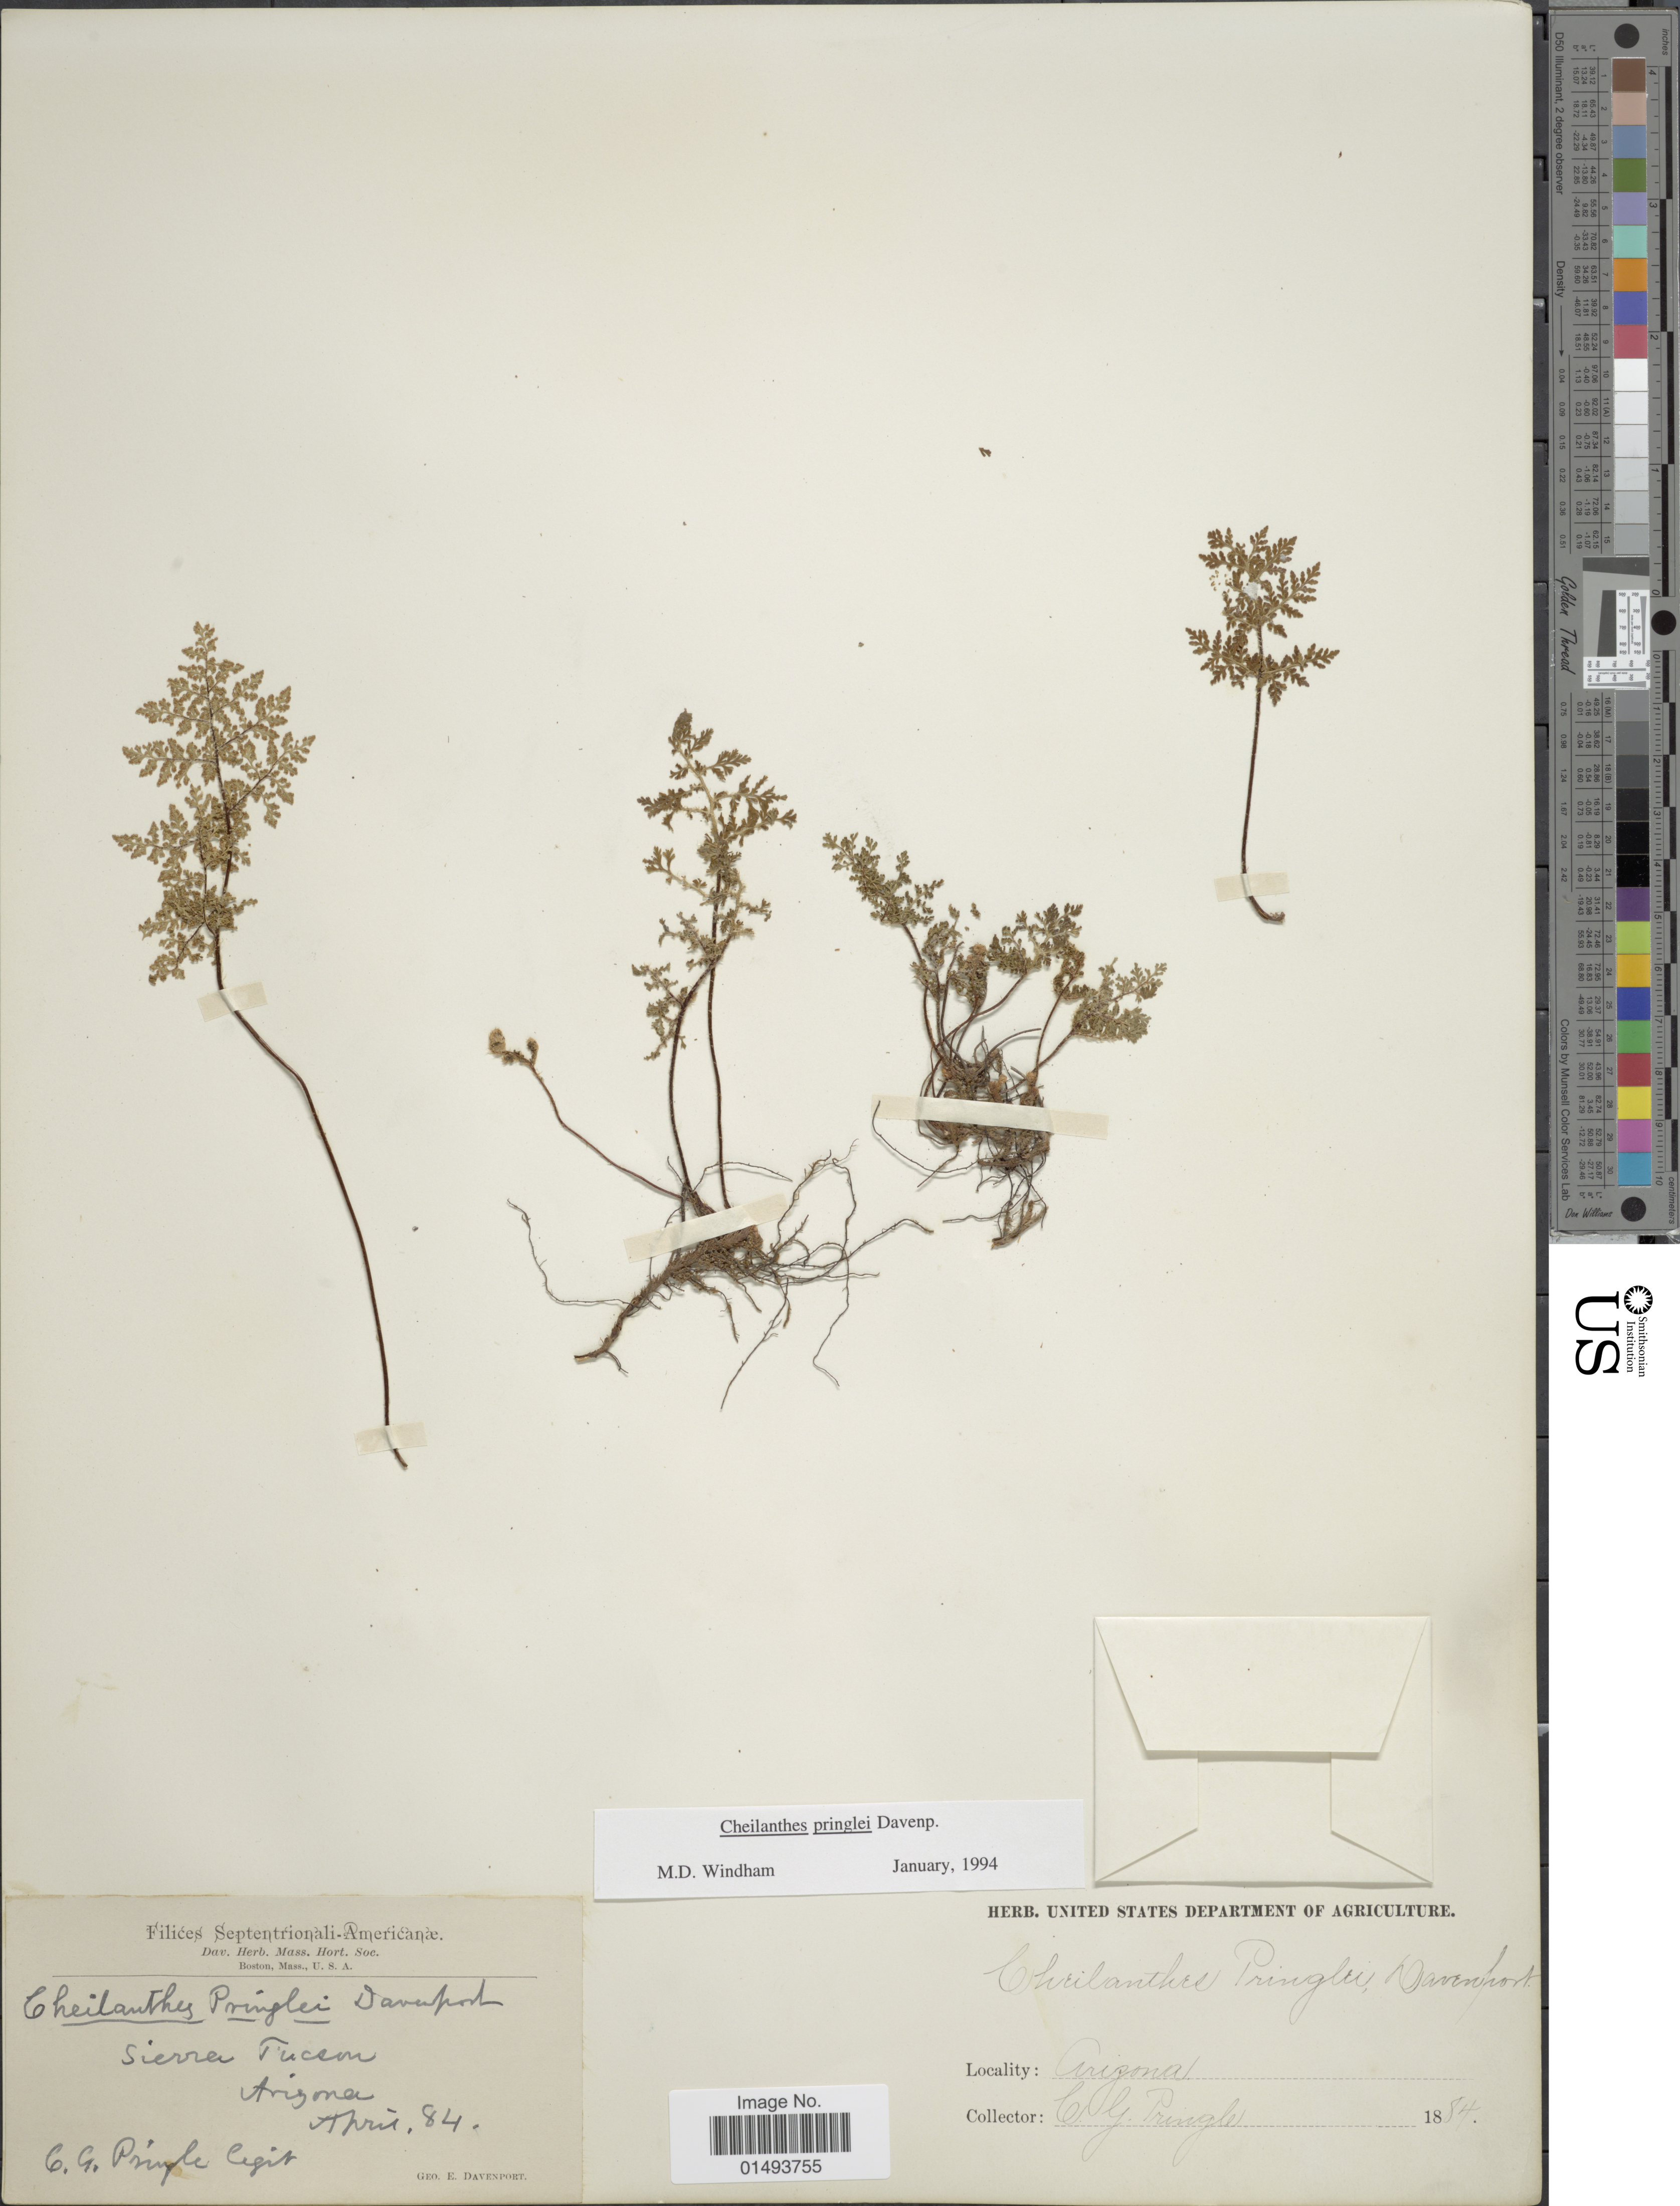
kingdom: Plantae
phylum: Tracheophyta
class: Polypodiopsida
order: Polypodiales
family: Pteridaceae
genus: Myriopteris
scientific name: Myriopteris pringlei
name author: (Davenp.) Grusz & Windham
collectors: C. G. Pringle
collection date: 1884-04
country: United States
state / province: Arizona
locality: Sierra Tucson